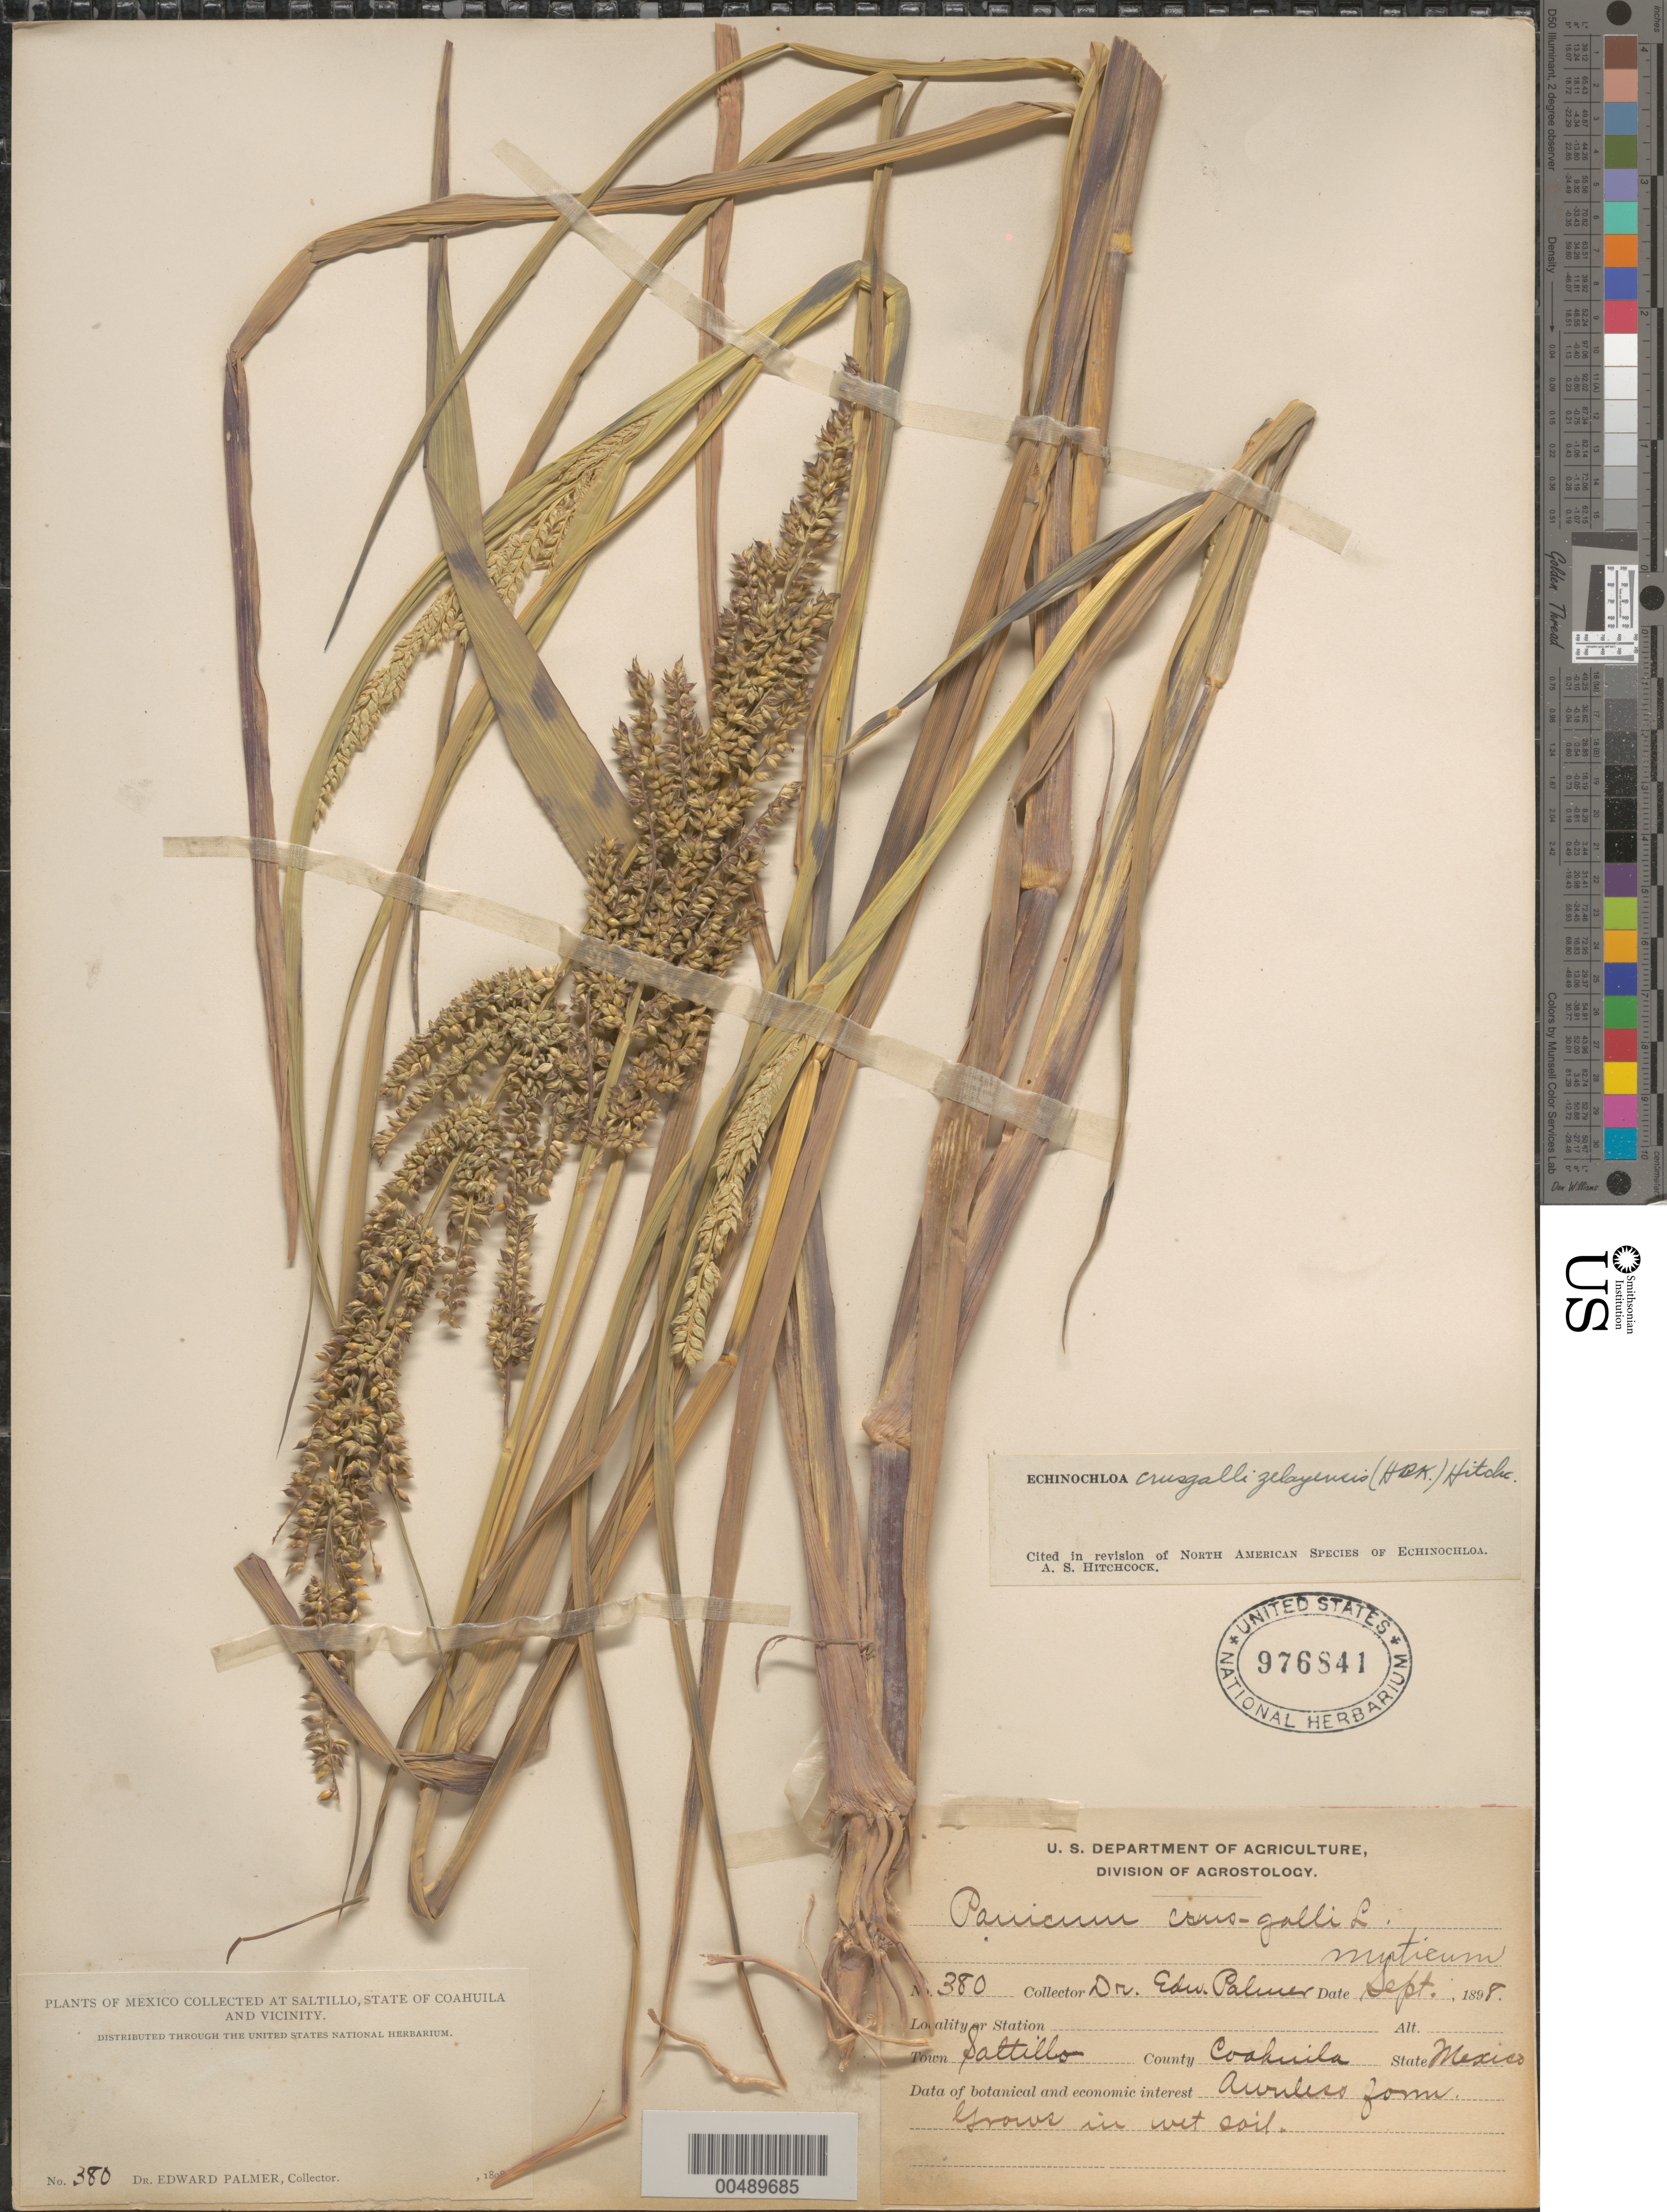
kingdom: Plantae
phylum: Tracheophyta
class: Liliopsida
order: Poales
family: Poaceae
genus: Echinochloa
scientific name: Echinochloa crus-galli var. zelayensis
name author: (Kunth) Hitchc.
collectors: E. Palmer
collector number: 380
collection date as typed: Sep 1898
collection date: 1898-09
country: Mexico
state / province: Coahuila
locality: Saltillo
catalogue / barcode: US 976841